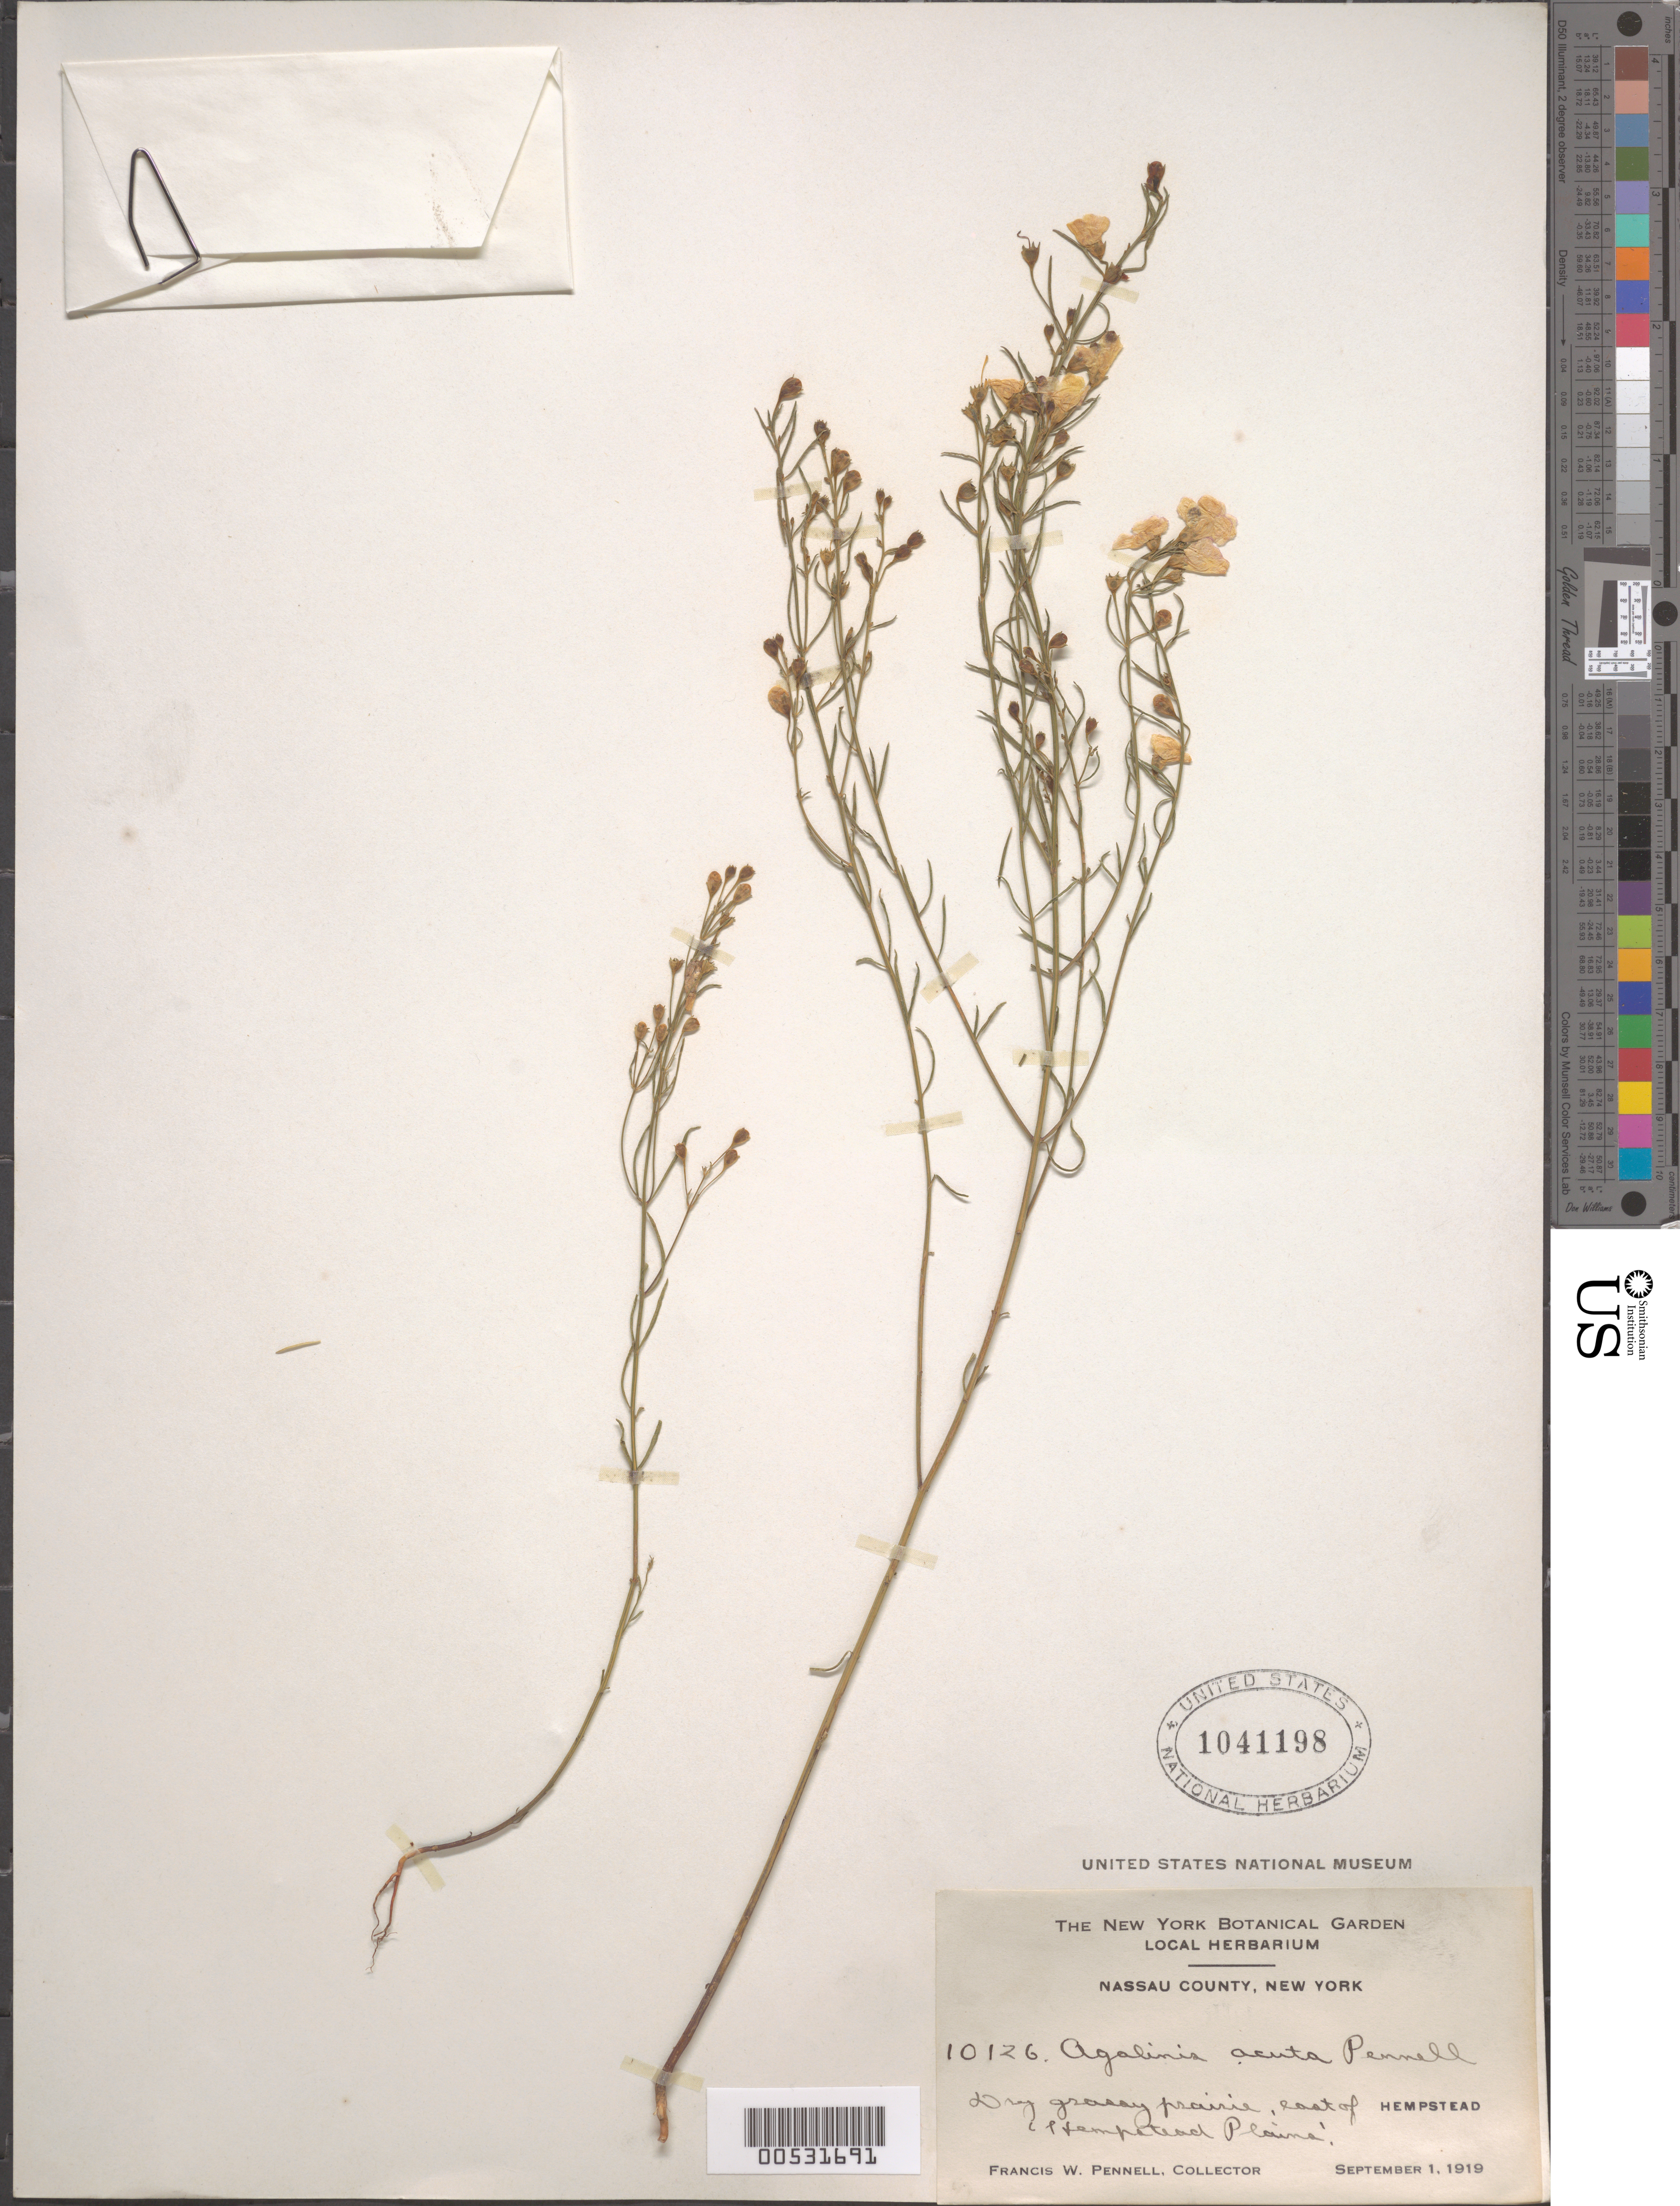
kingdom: Plantae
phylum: Tracheophyta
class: Magnoliopsida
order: Lamiales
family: Orobanchaceae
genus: Agalinis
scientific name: Agalinis acuta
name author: Pennell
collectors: F. W. Pennell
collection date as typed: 01 Sep 1919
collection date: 1919-09-01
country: United States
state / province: New York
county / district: Nassau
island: Long Island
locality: East of Hempstead Plains.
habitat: Dry grassy prairie.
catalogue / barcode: US 1041198